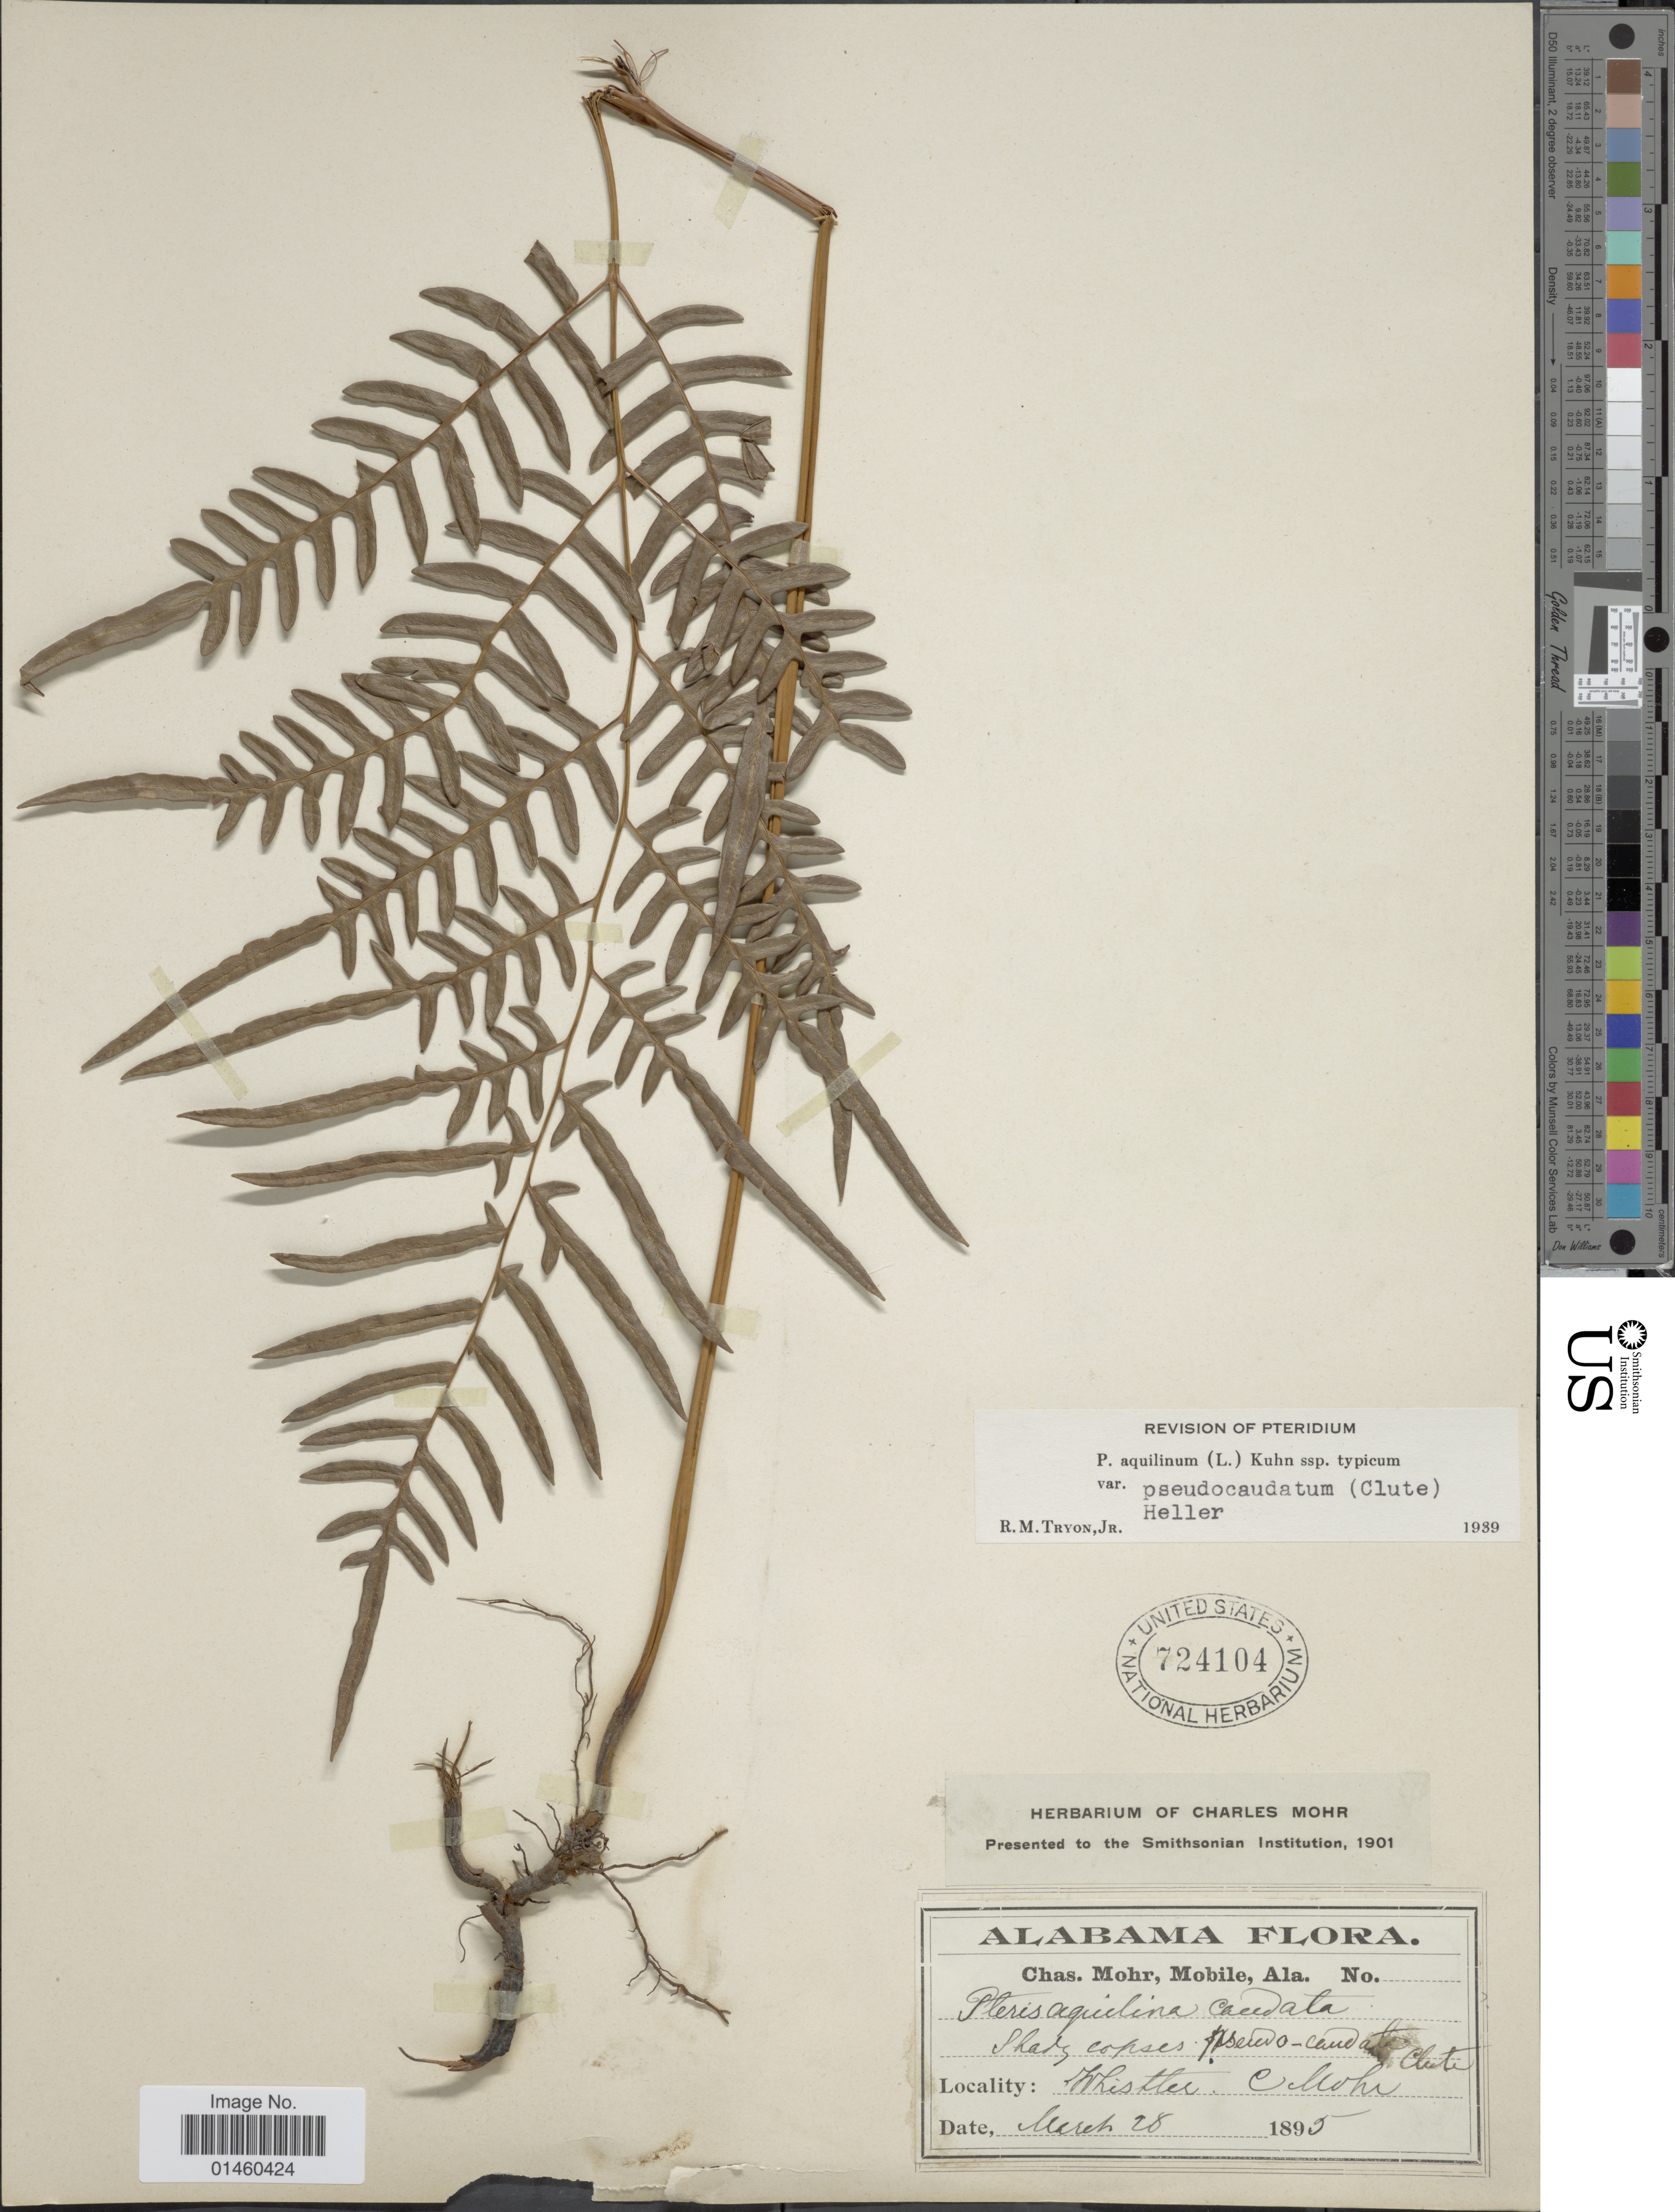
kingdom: Plantae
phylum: Tracheophyta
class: Polypodiopsida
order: Polypodiales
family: Dennstaedtiaceae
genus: Pteridium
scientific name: Pteridium aquilinum var. pseudocaudatum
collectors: C. T. Mohr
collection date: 1895-03-28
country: United States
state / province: Alabama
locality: Whistler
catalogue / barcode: US 724104